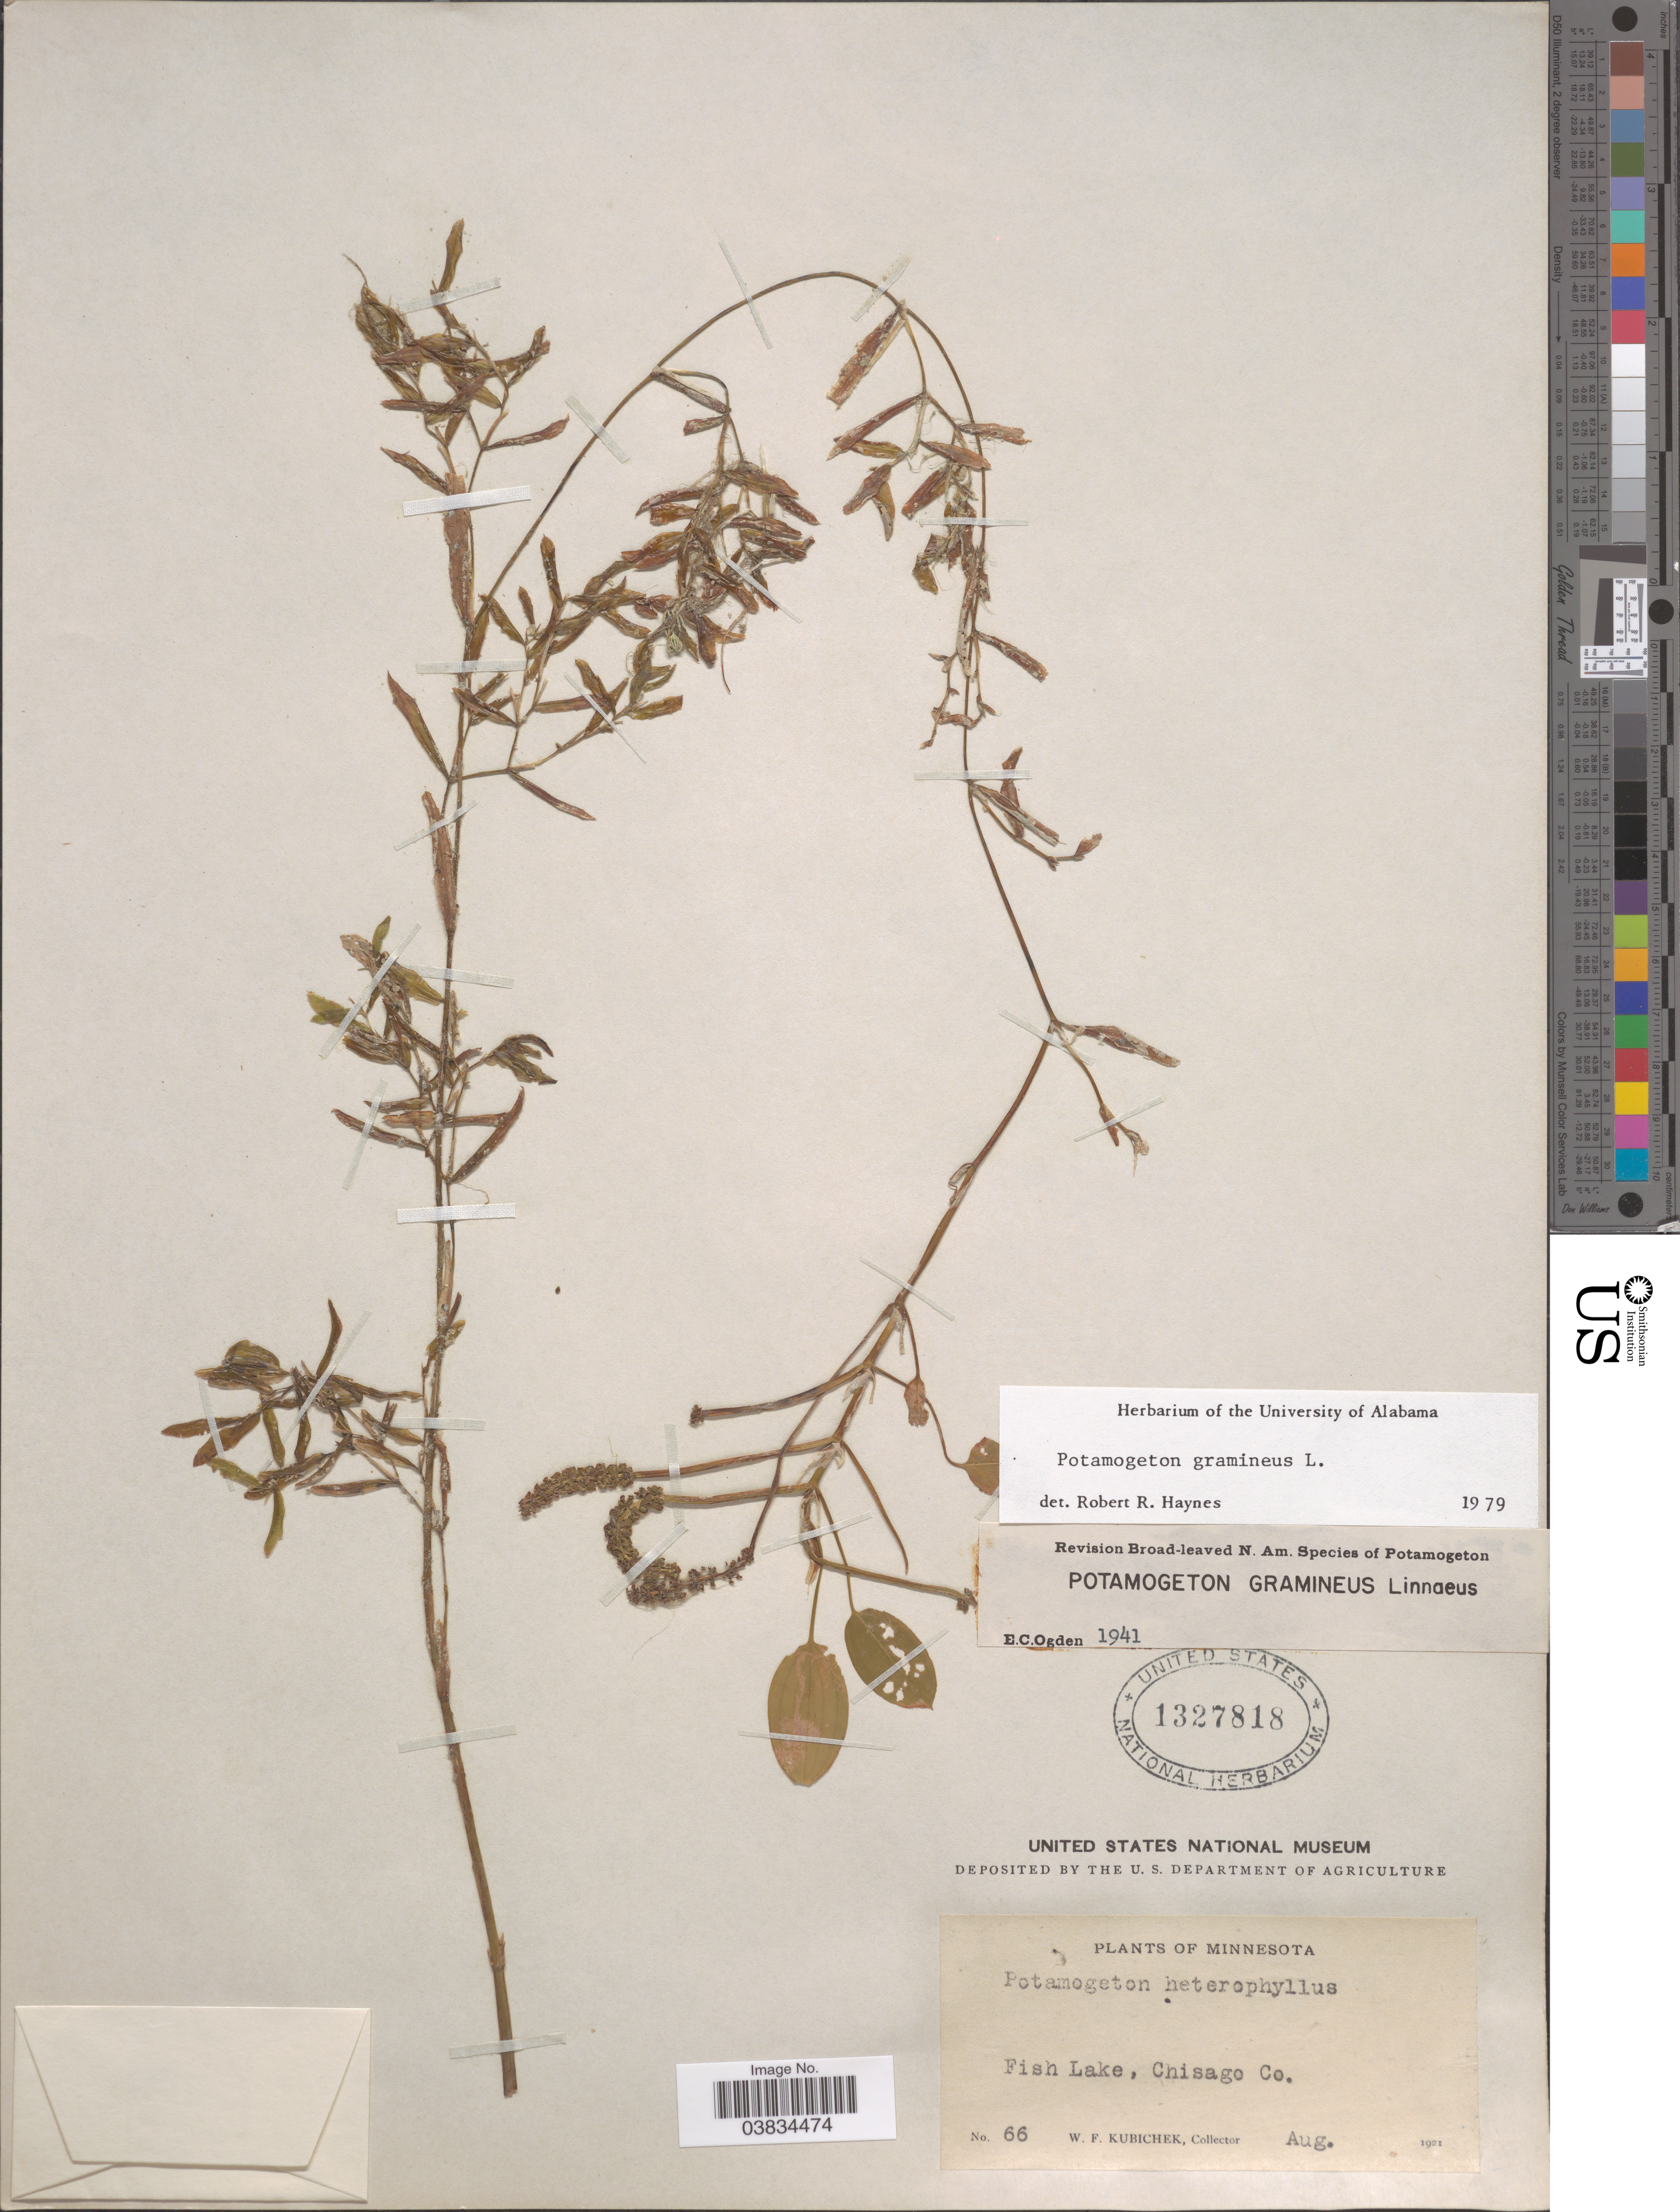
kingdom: Plantae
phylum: Tracheophyta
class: Liliopsida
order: Alismatales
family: Potamogetonaceae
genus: Potamogeton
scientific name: Potamogeton gramineus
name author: L.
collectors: W. Kubichek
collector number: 66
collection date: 1921-08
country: United States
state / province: Minnesota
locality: Fish Lake, Chisago Co.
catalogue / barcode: US 1327818